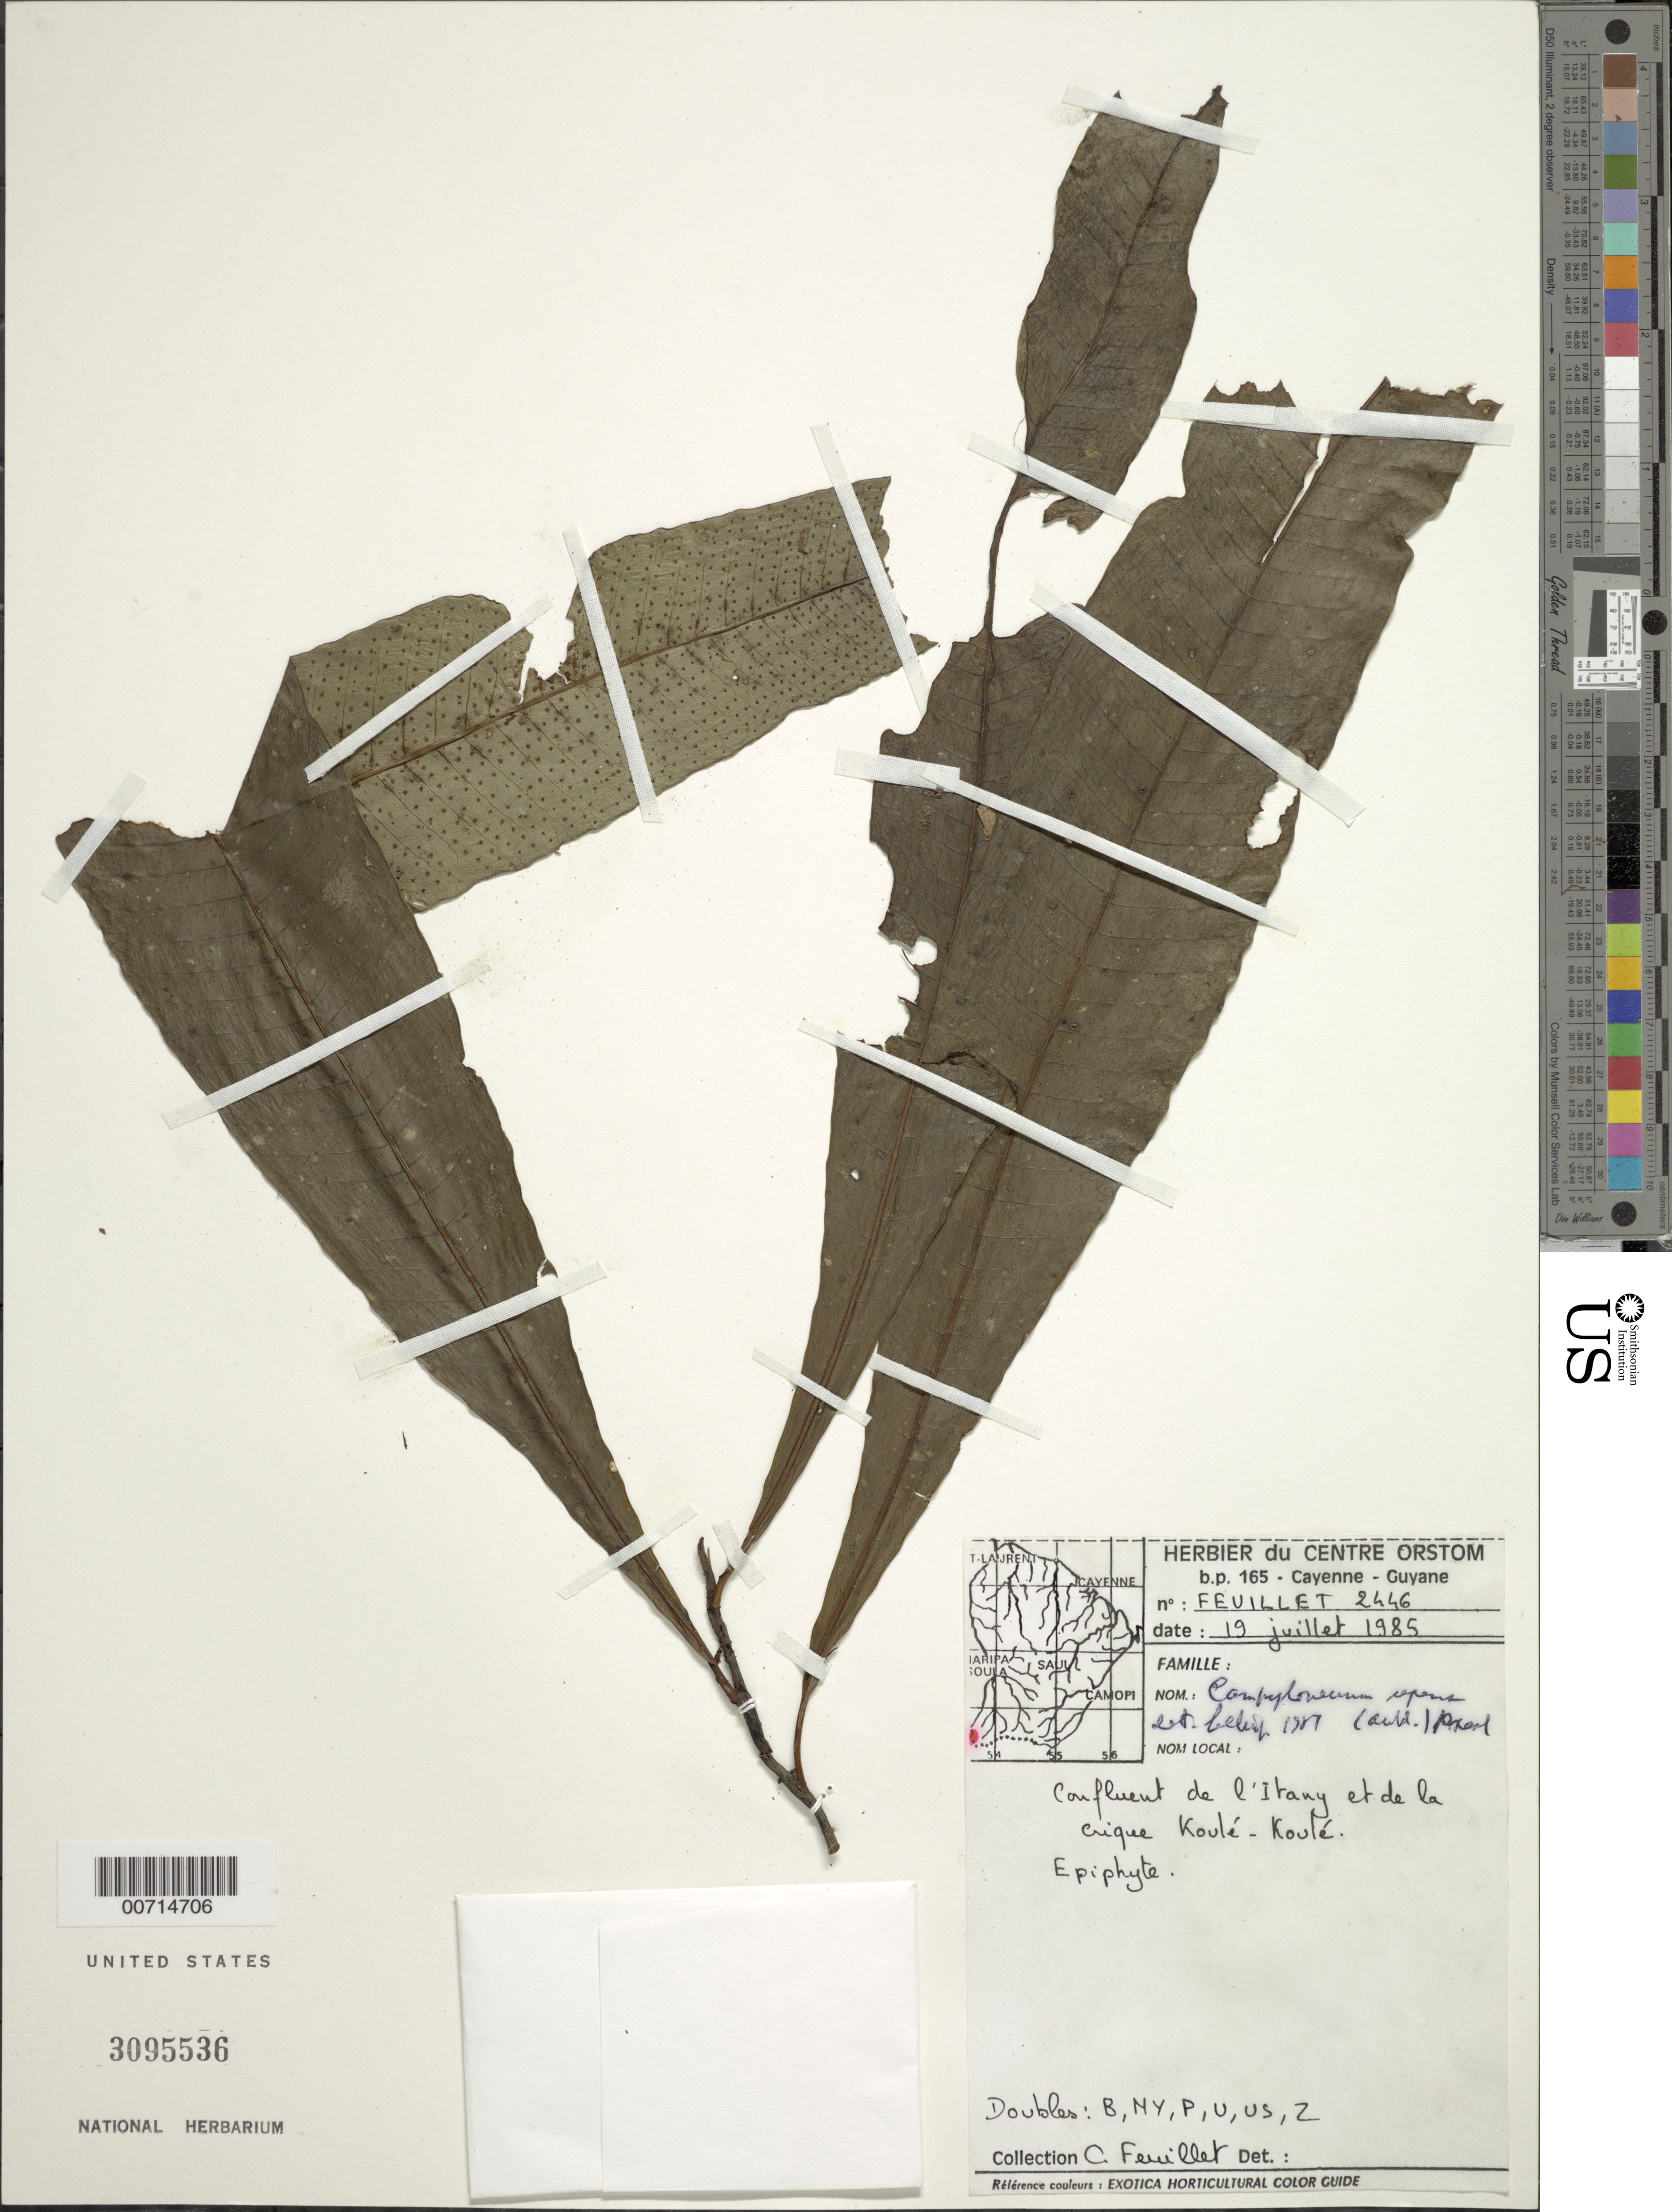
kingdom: Plantae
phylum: Tracheophyta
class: Polypodiopsida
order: Polypodiales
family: Polypodiaceae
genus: Campyloneurum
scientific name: Campyloneurum repens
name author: (Aubl.) C. Presl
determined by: Lellinger, David B., (BOT), Smithsonian Institution - National Museum of Natural History (UNITED STATES)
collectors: C. Feuillet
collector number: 2446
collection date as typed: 19-Jul-85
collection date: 1985-07-19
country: French Guiana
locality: Rivière Itany, confluent avec de la crique Koulé-Koulé, Monts Tumuc-Humac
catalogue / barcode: US 3095536